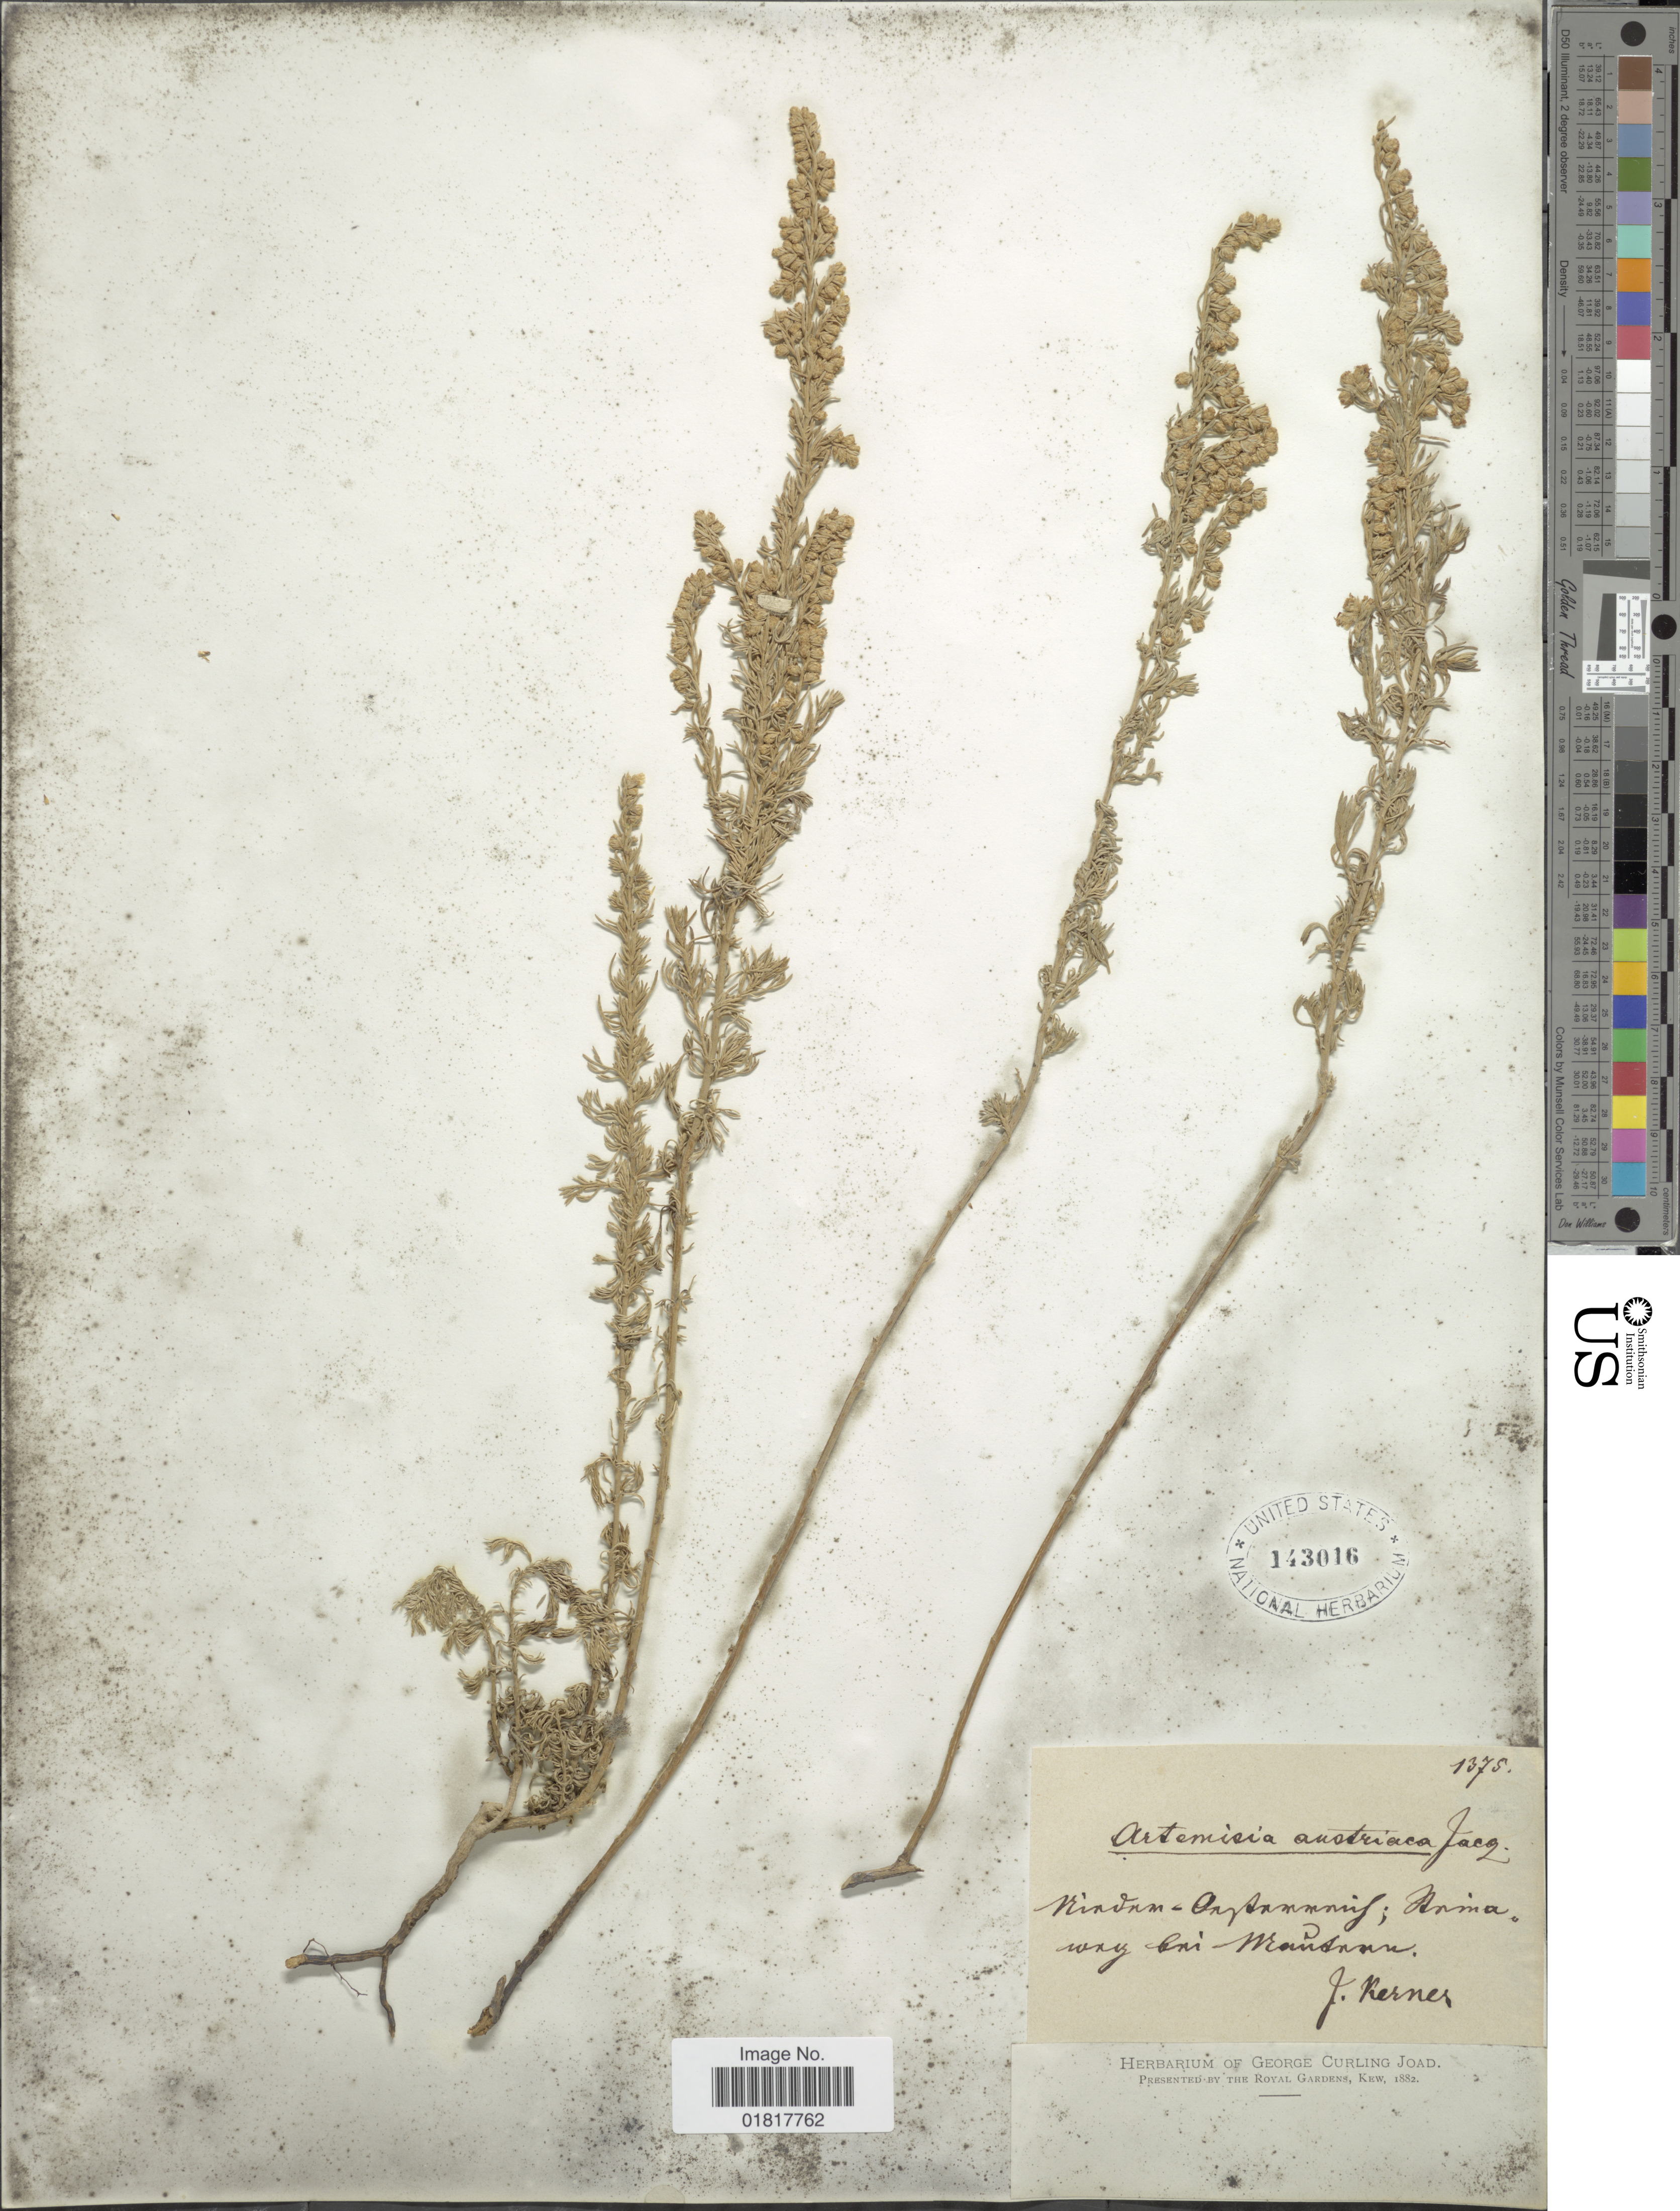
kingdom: Plantae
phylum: Tracheophyta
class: Magnoliopsida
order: Asterales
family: Asteraceae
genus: Artemisia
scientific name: Artemisia austriaca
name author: Jacq.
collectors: F. Kerner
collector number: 1375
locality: Rinden - Anzsamming; [illegible text] way bai Mans[illegible text]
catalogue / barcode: US 143016